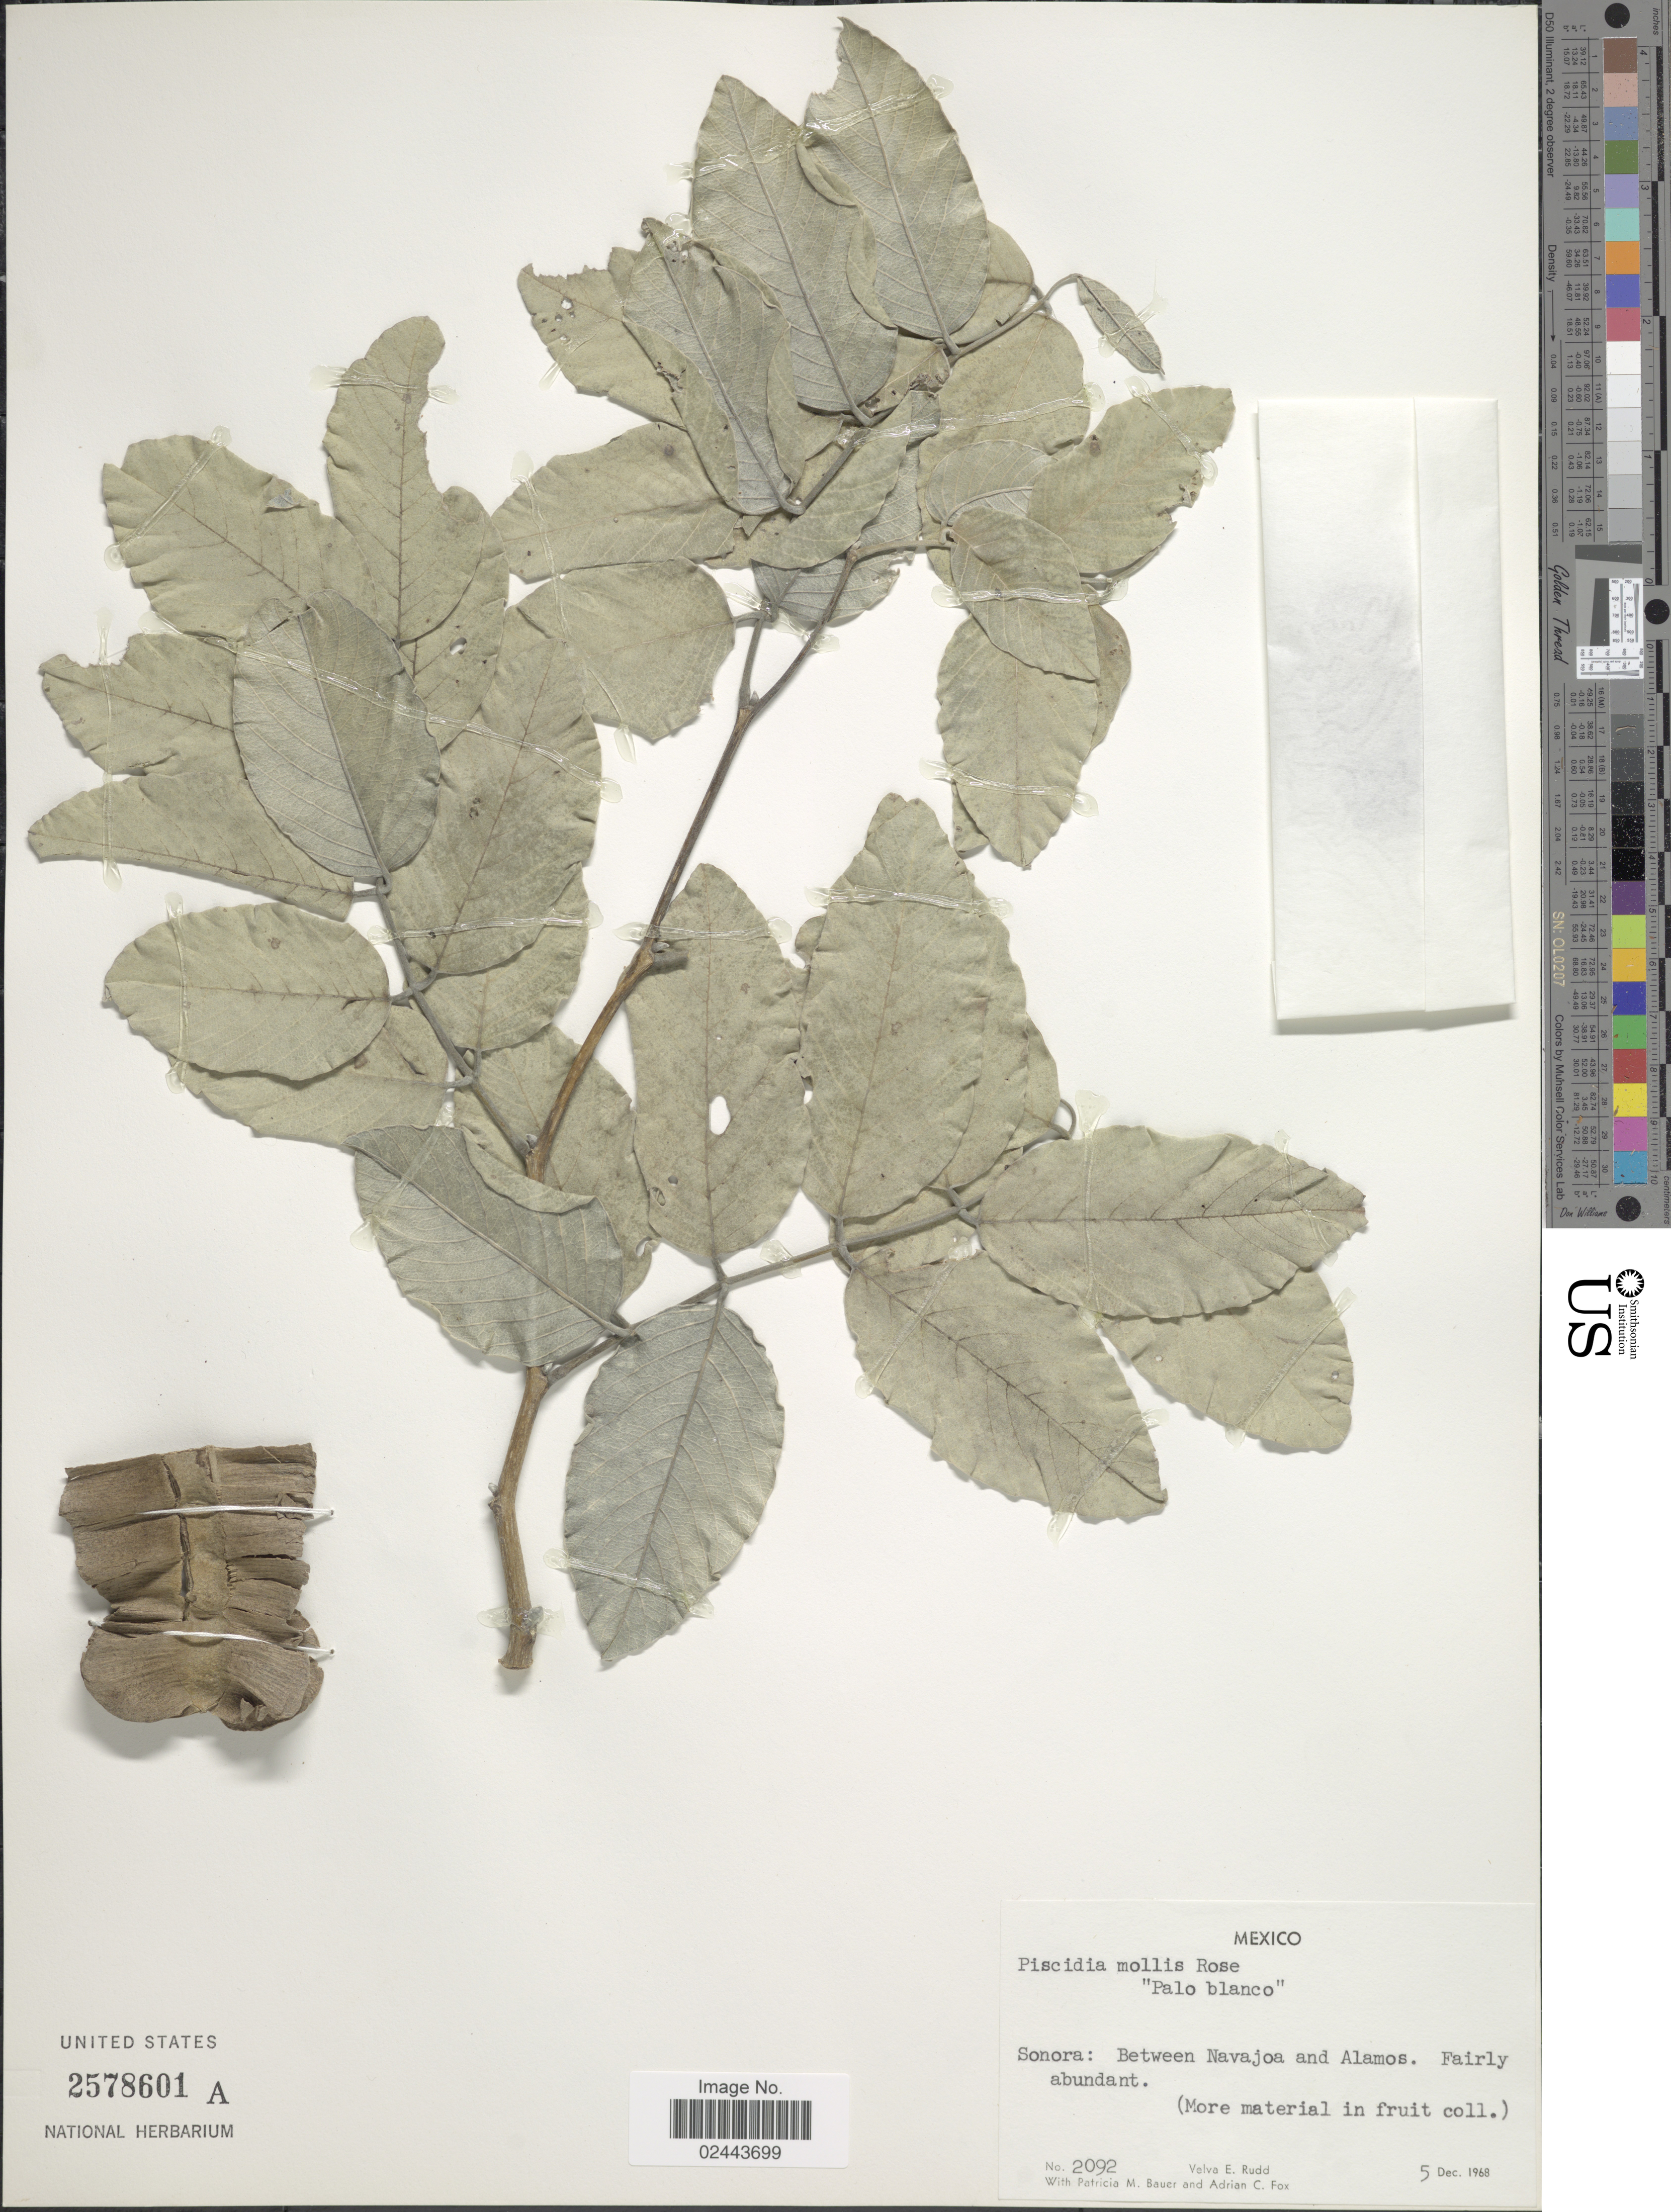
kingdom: Plantae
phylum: Tracheophyta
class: Magnoliopsida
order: Fabales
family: Fabaceae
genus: Piscidia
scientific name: Piscidia mollis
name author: Rose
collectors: V. E. Rudd, P. Bauer & A. Fox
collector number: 2092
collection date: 1968-12-05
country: Mexico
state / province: Sonora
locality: Between Navajoa and Alamos.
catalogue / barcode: US 2578601A